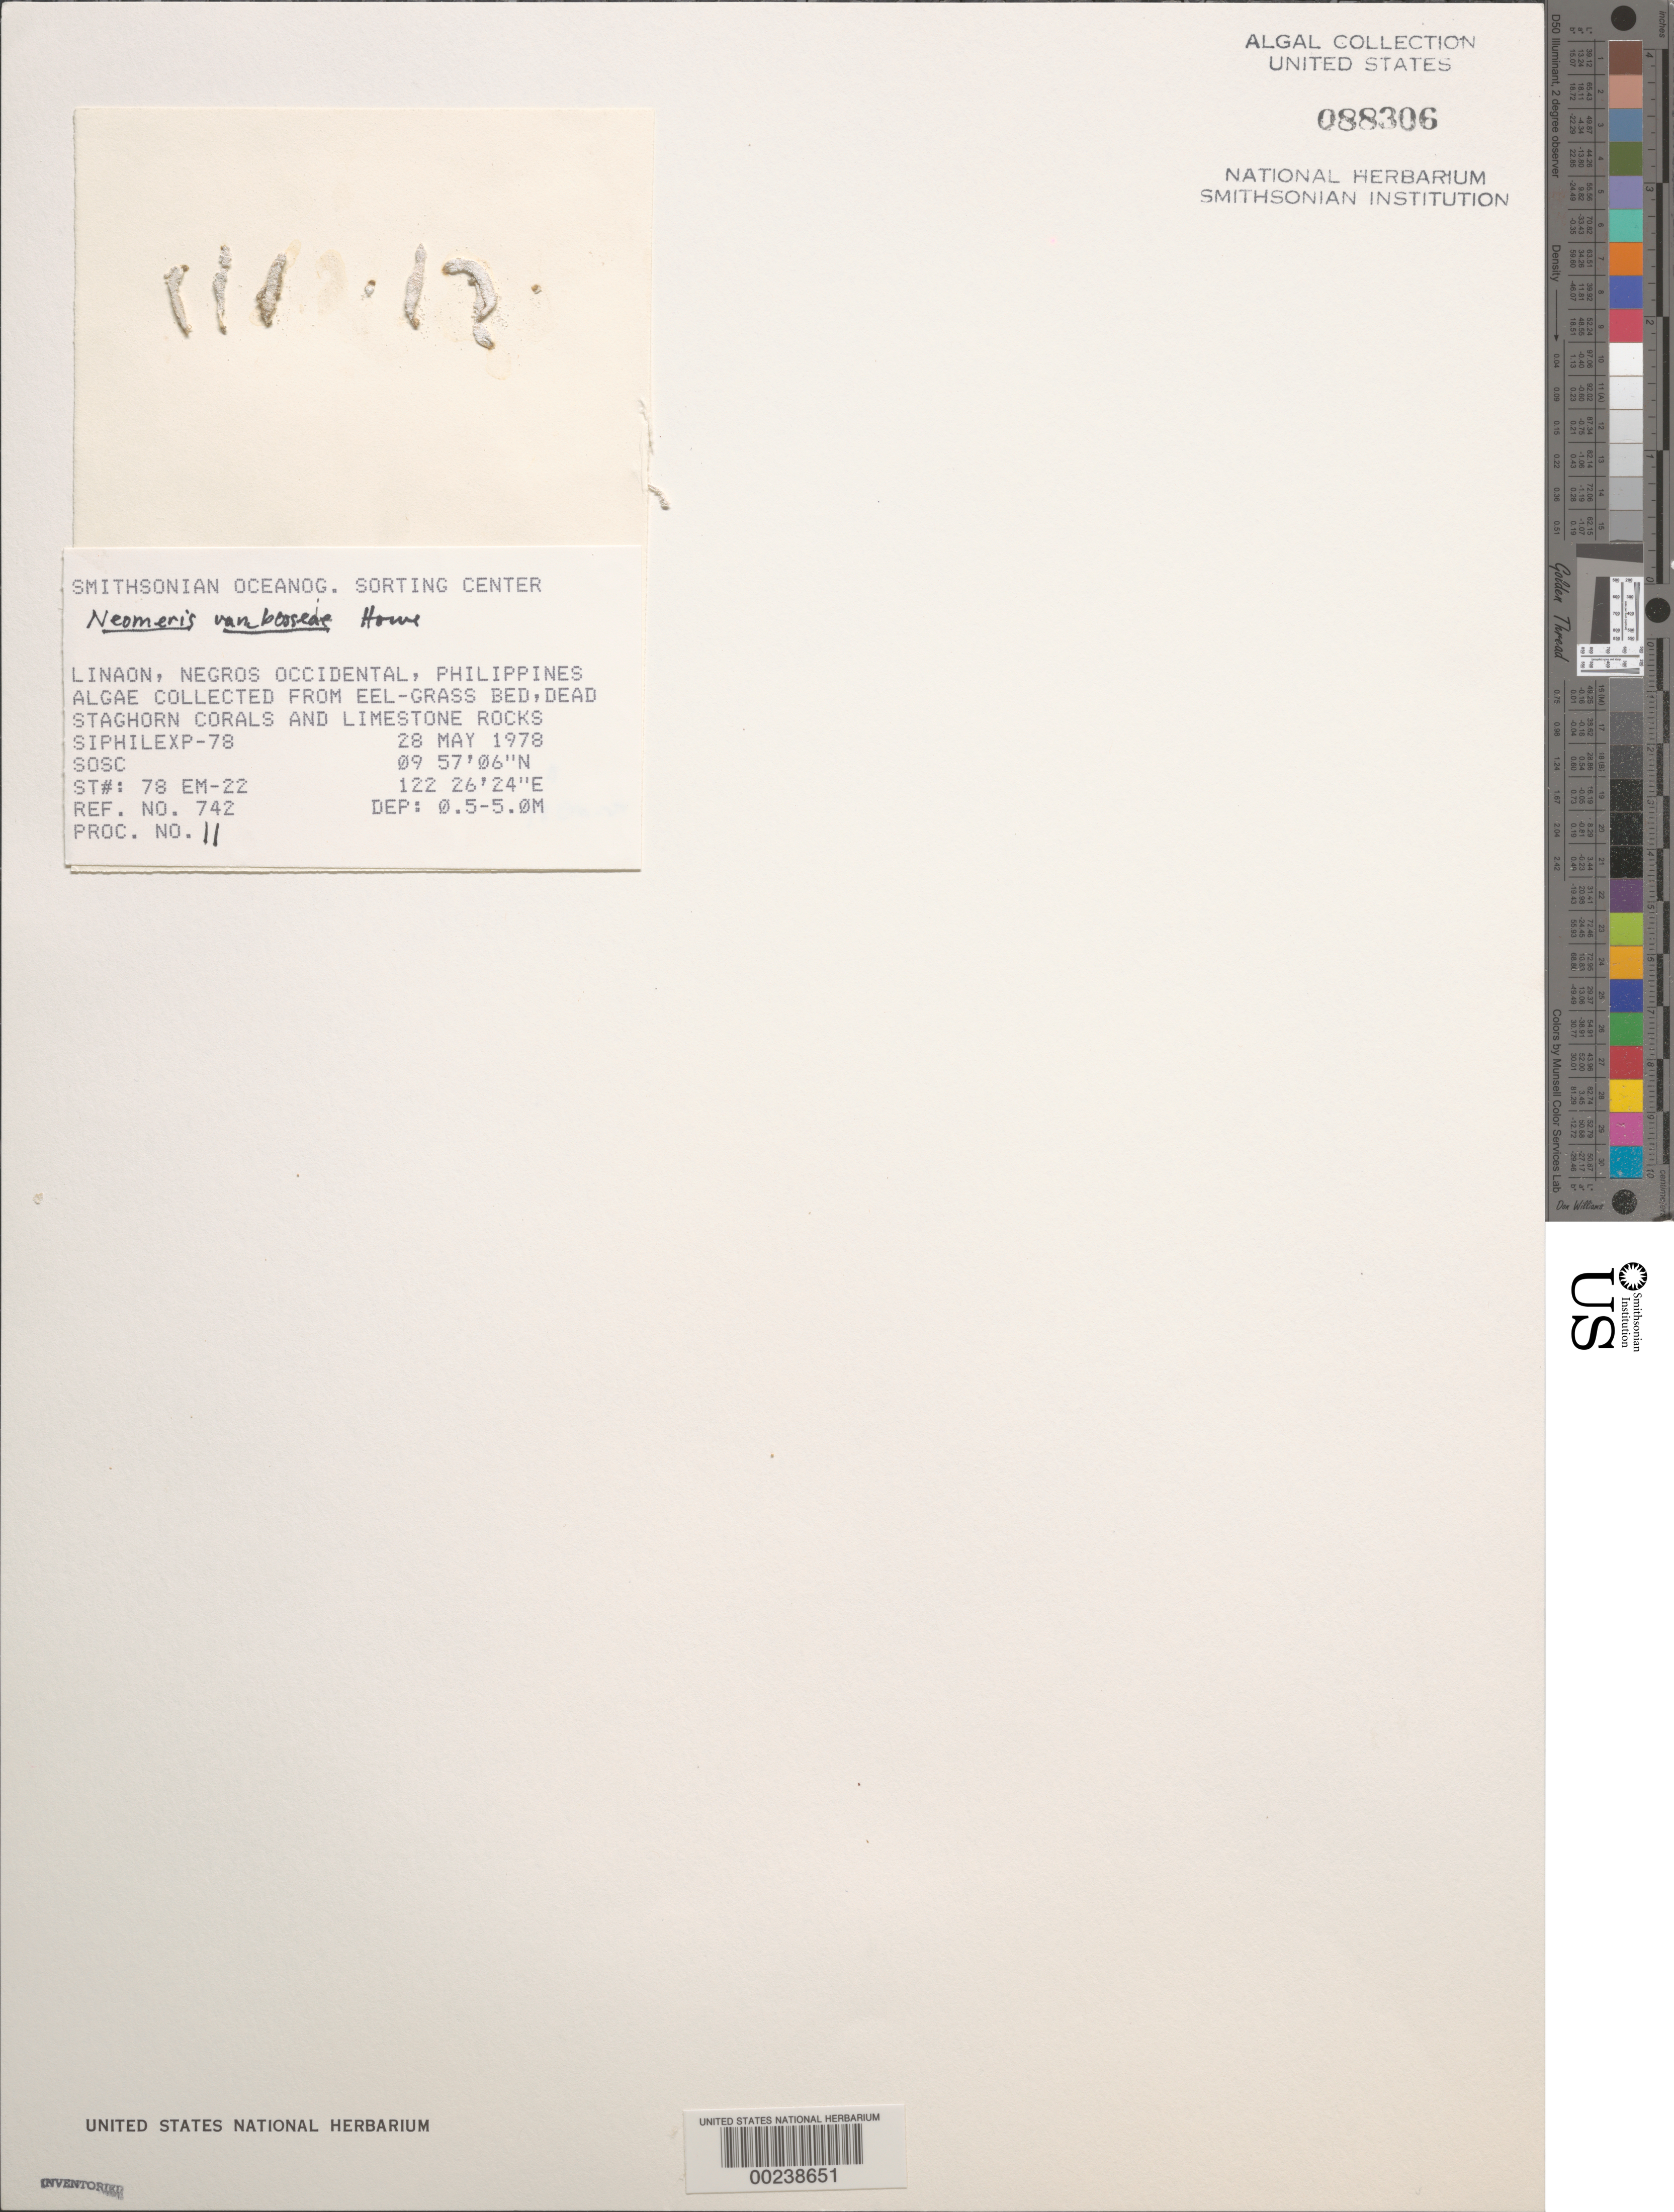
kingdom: Plantae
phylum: Chlorophyta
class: Ulvophyceae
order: Dasycladales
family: Dasycladaceae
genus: Neomeris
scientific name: Neomeris vanbosseae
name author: M. Howe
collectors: SOSC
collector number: Station 78 Em-22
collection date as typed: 28 May 1978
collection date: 1978-05-28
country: Philippines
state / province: Western Visayas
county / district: Negros Occidental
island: Negros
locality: Linaon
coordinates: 09 57' 06" N, 122 26' 24" E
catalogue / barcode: US 88306